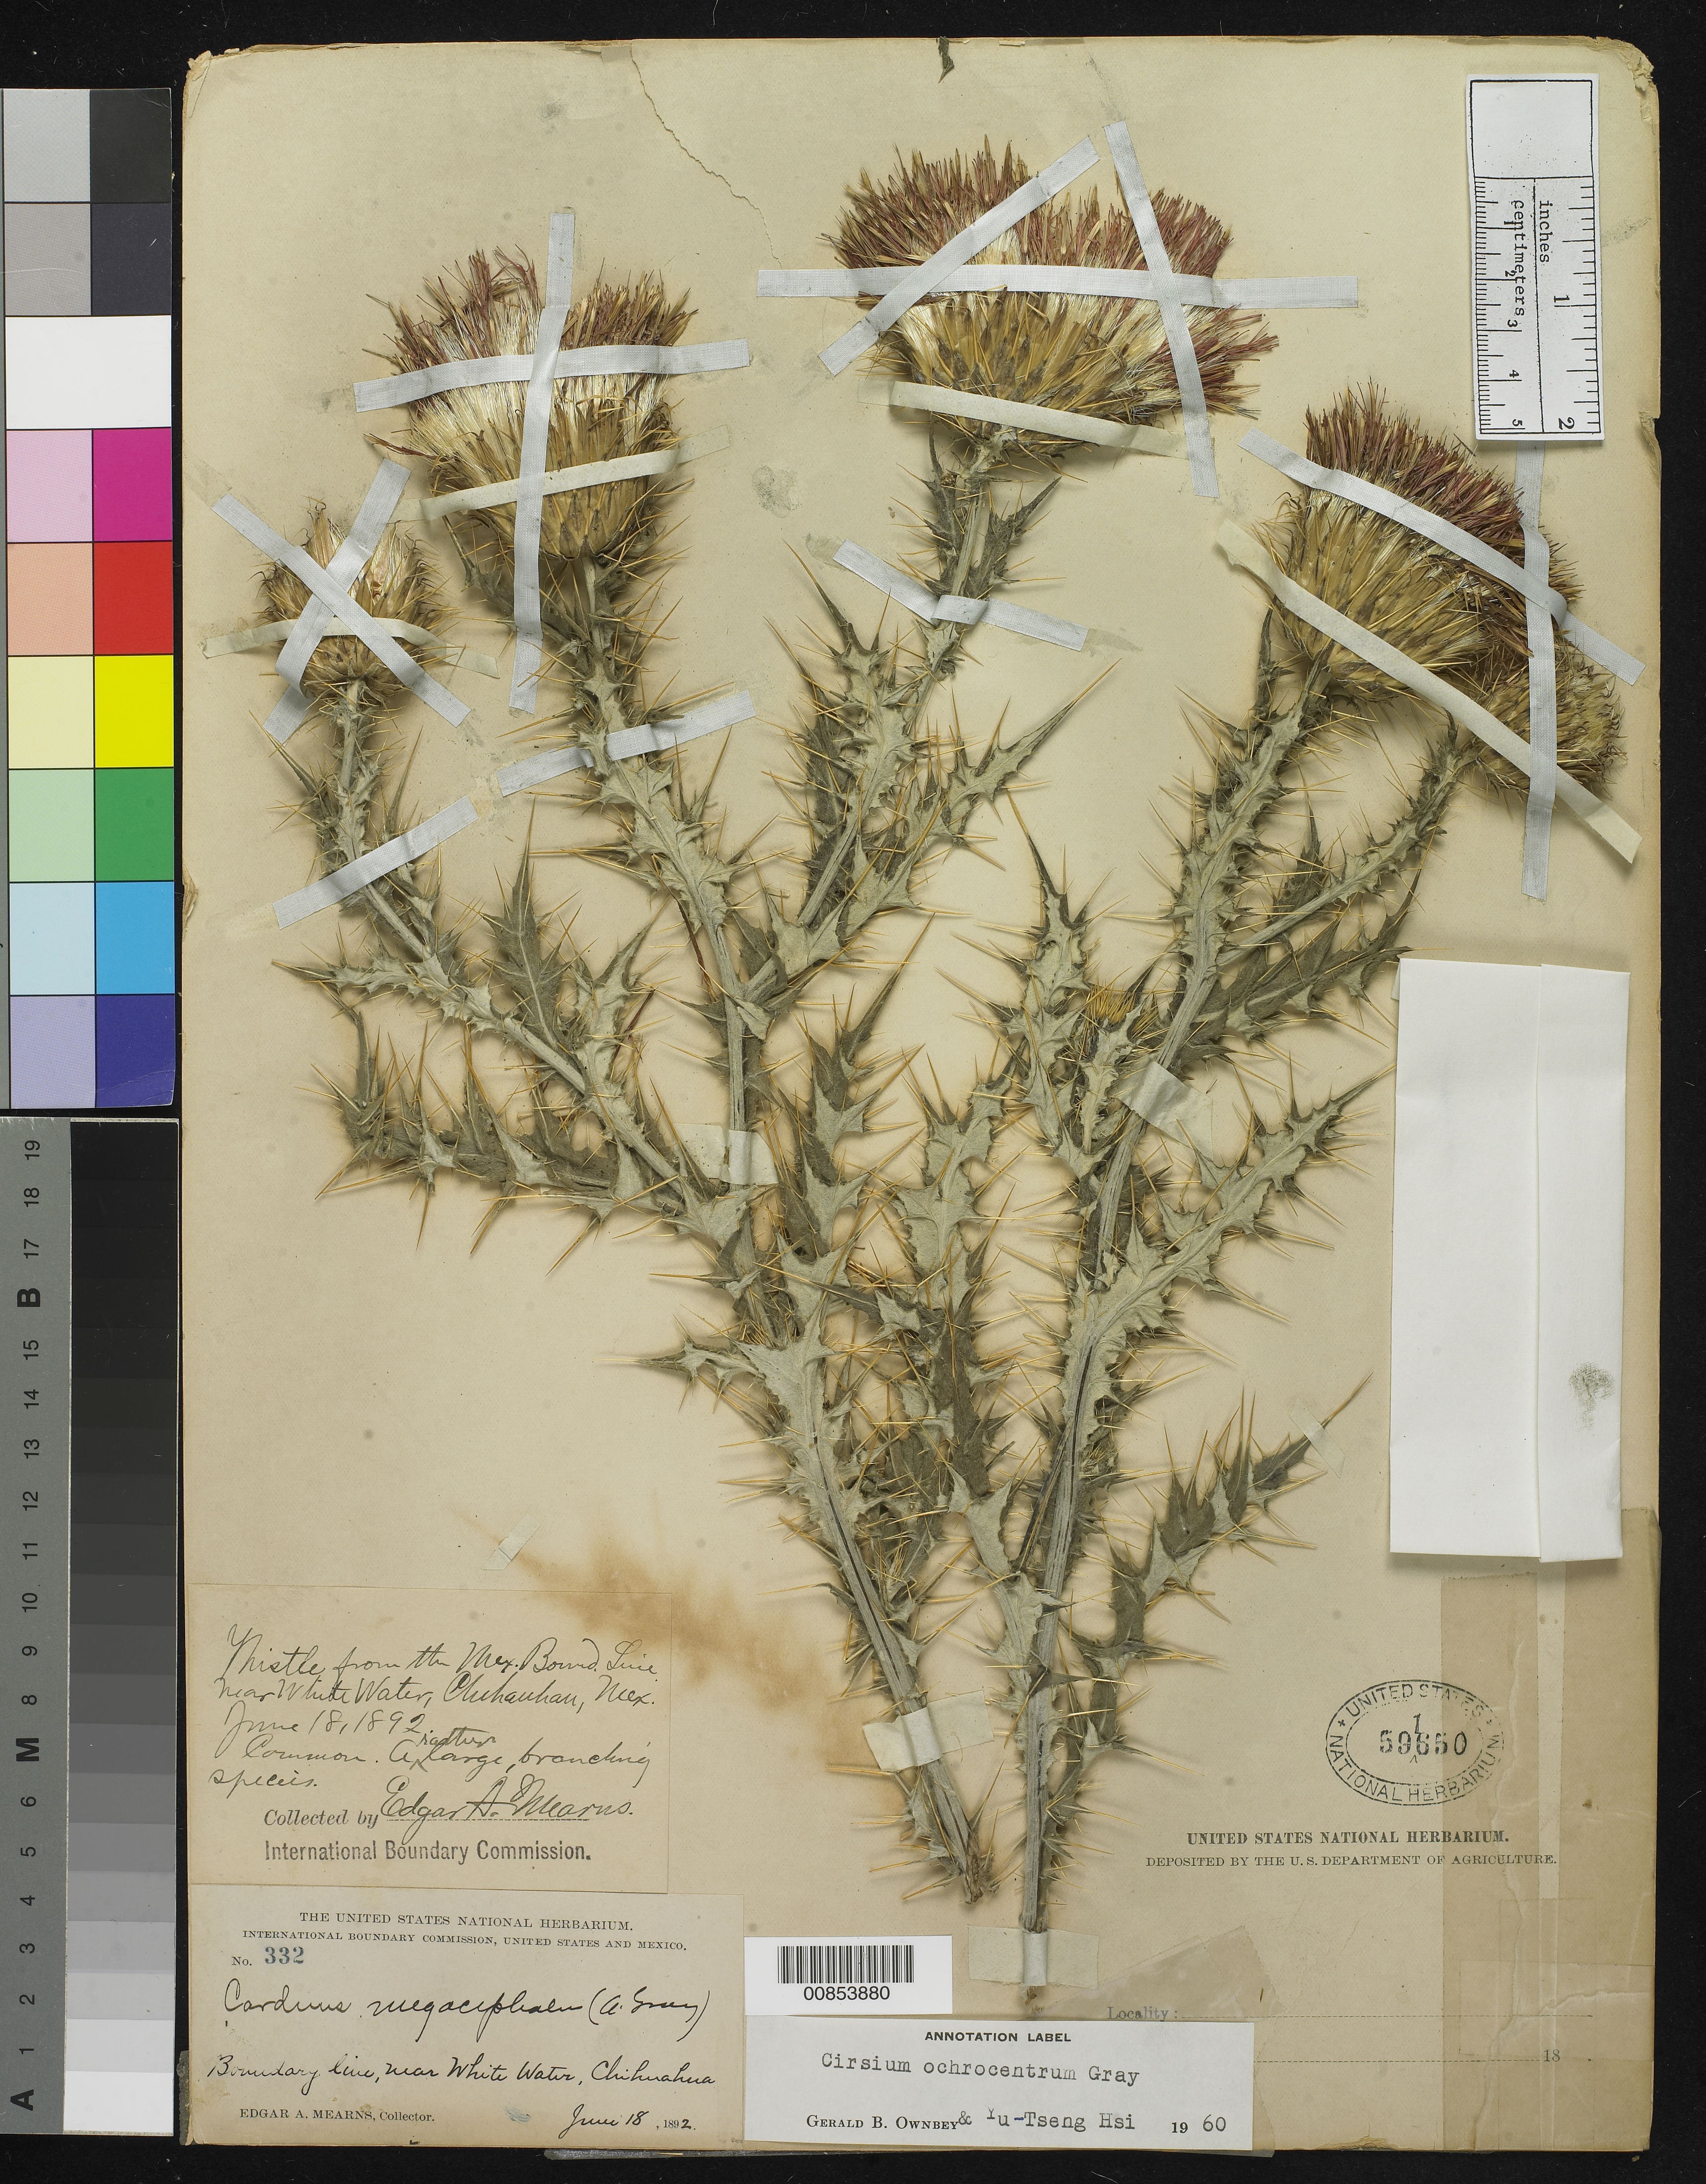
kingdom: Plantae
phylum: Tracheophyta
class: Magnoliopsida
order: Asterales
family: Asteraceae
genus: Cirsium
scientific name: Cirsium ochrocentrum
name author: A. Gray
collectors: E. A. Mearns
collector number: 332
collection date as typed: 18 Jun 1892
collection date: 1892-06-18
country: Mexico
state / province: Chihuahua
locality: Mexican boundary line, near White Water Chihuahua.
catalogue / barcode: US 591650